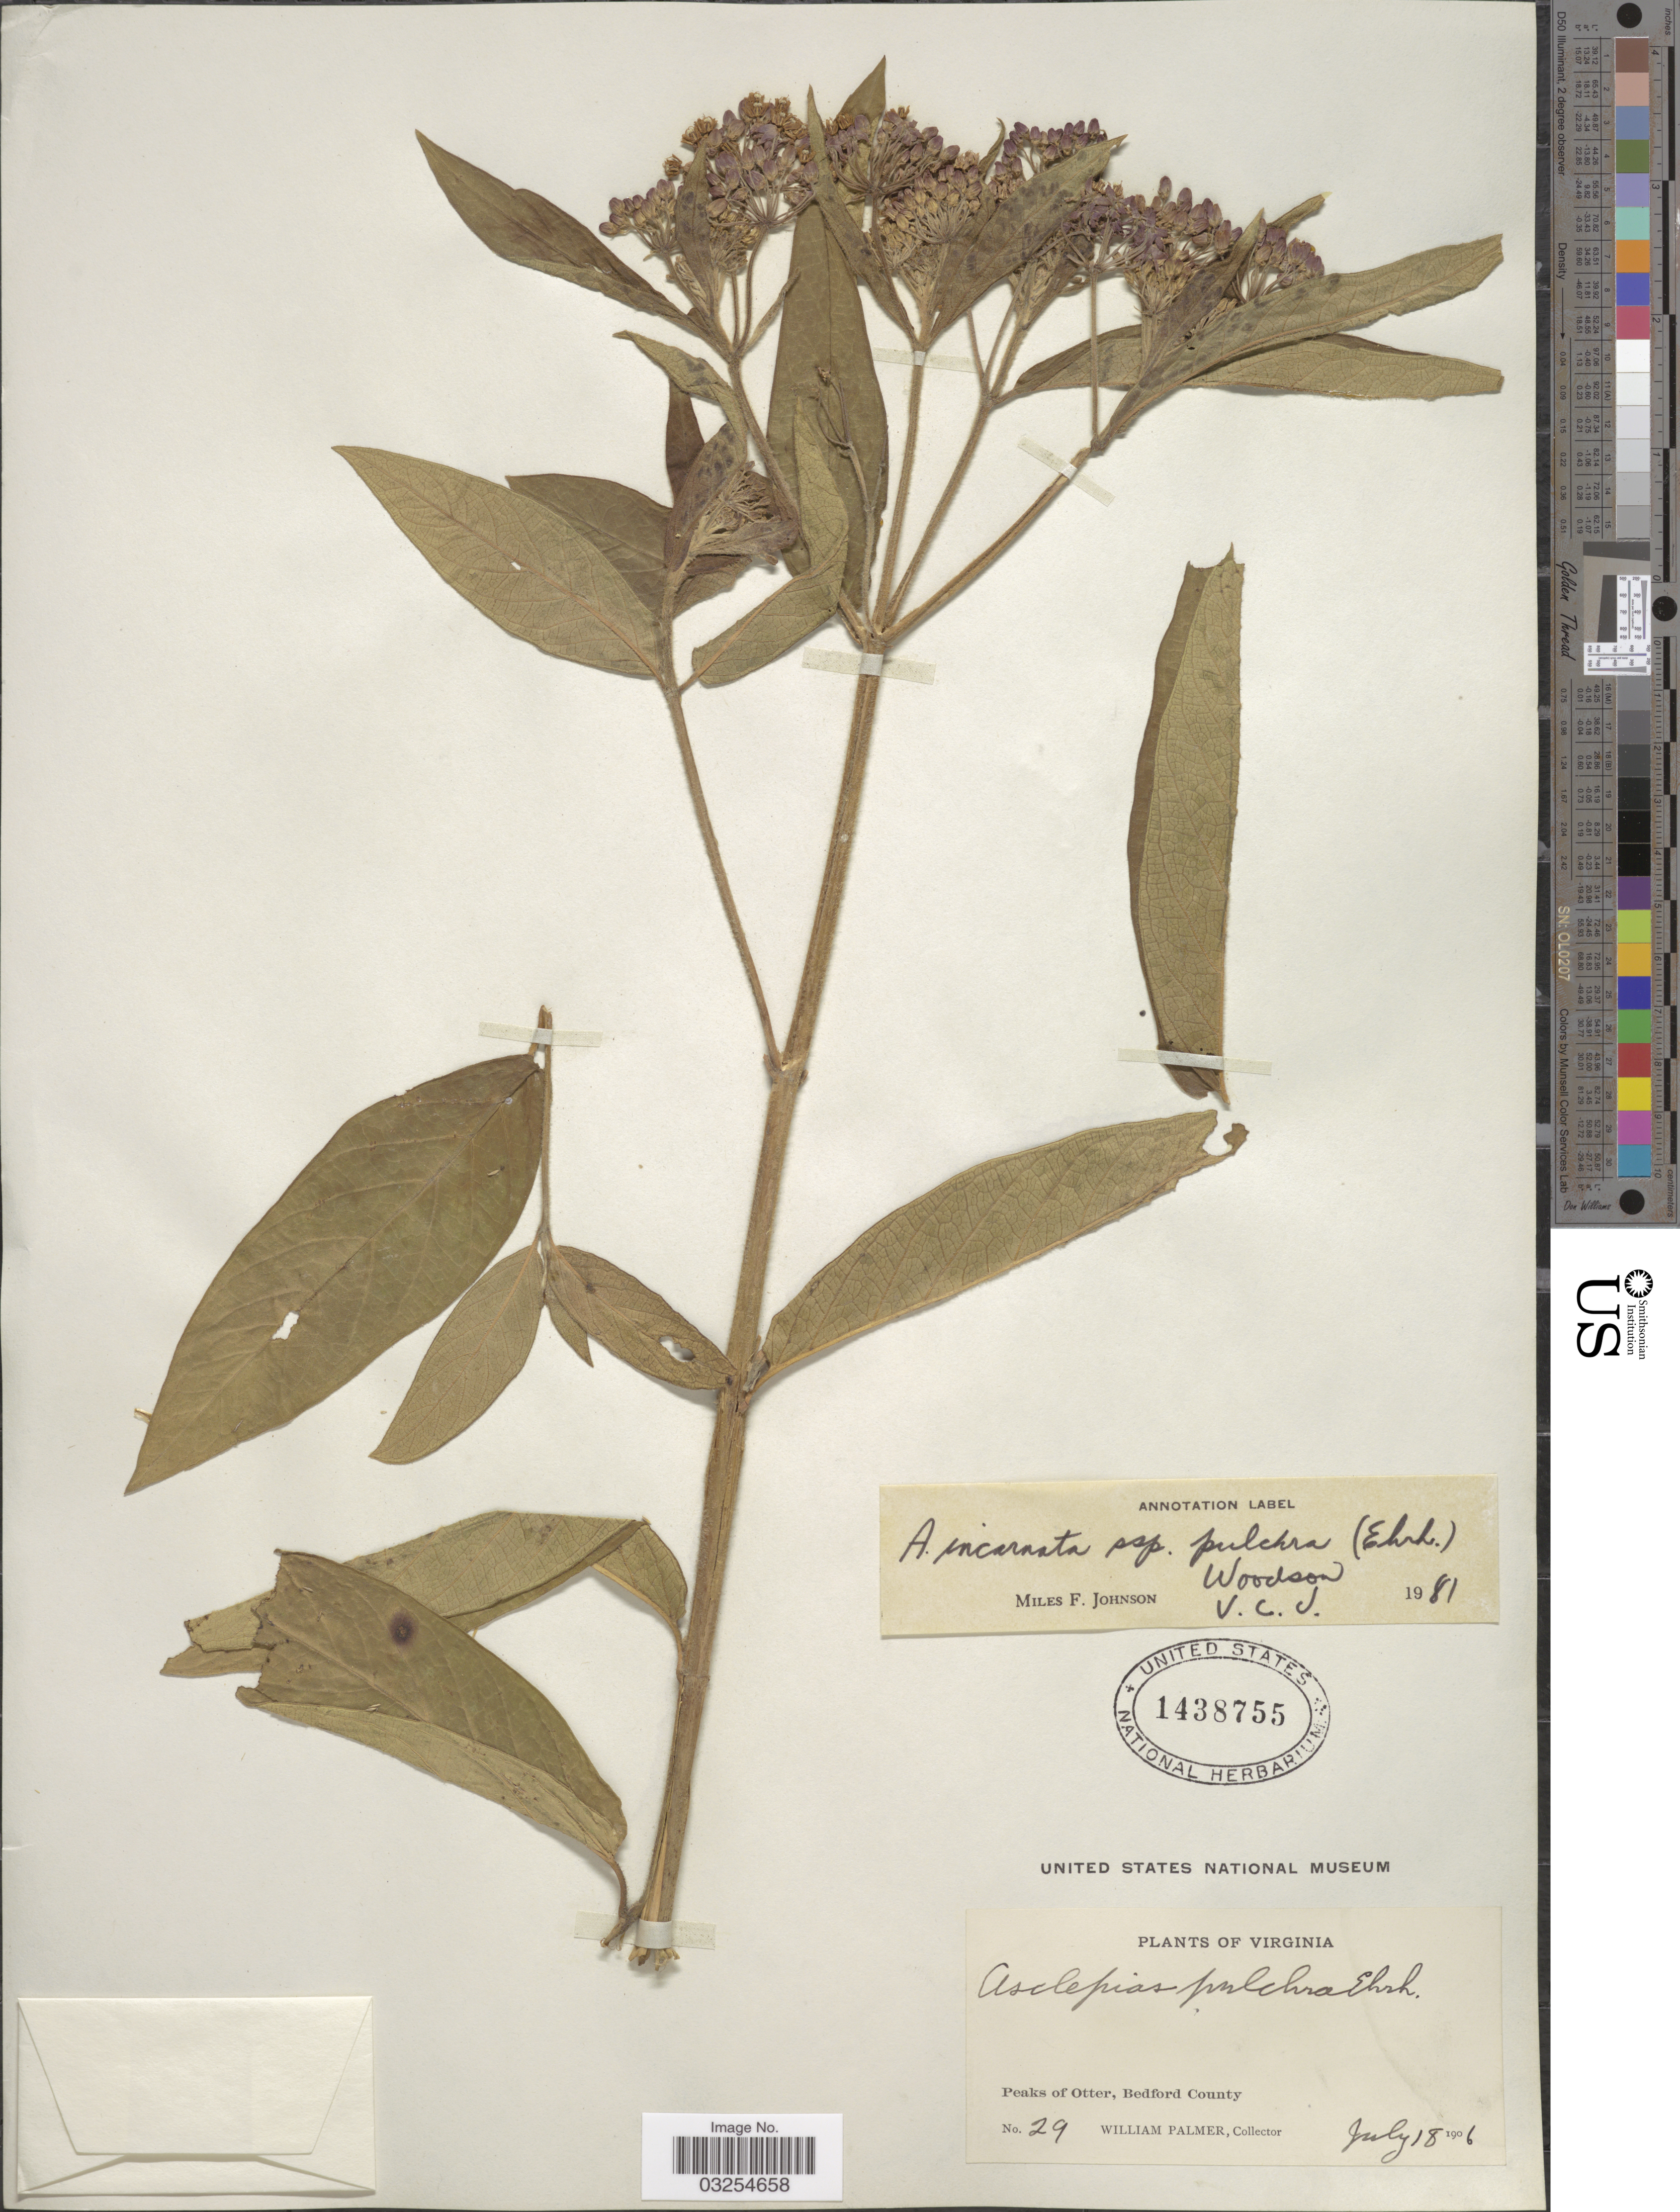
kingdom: Plantae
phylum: Tracheophyta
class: Magnoliopsida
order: Gentianales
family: Apocynaceae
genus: Asclepias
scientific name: Asclepias incarnata subsp. pulchra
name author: (Ehrh. ex Willd.) Woodson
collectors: W. Palmer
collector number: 29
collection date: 1906-07-18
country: United States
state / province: Virginia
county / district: Bedford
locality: Peaks of Otter, Bedford County.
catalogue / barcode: US 1438755